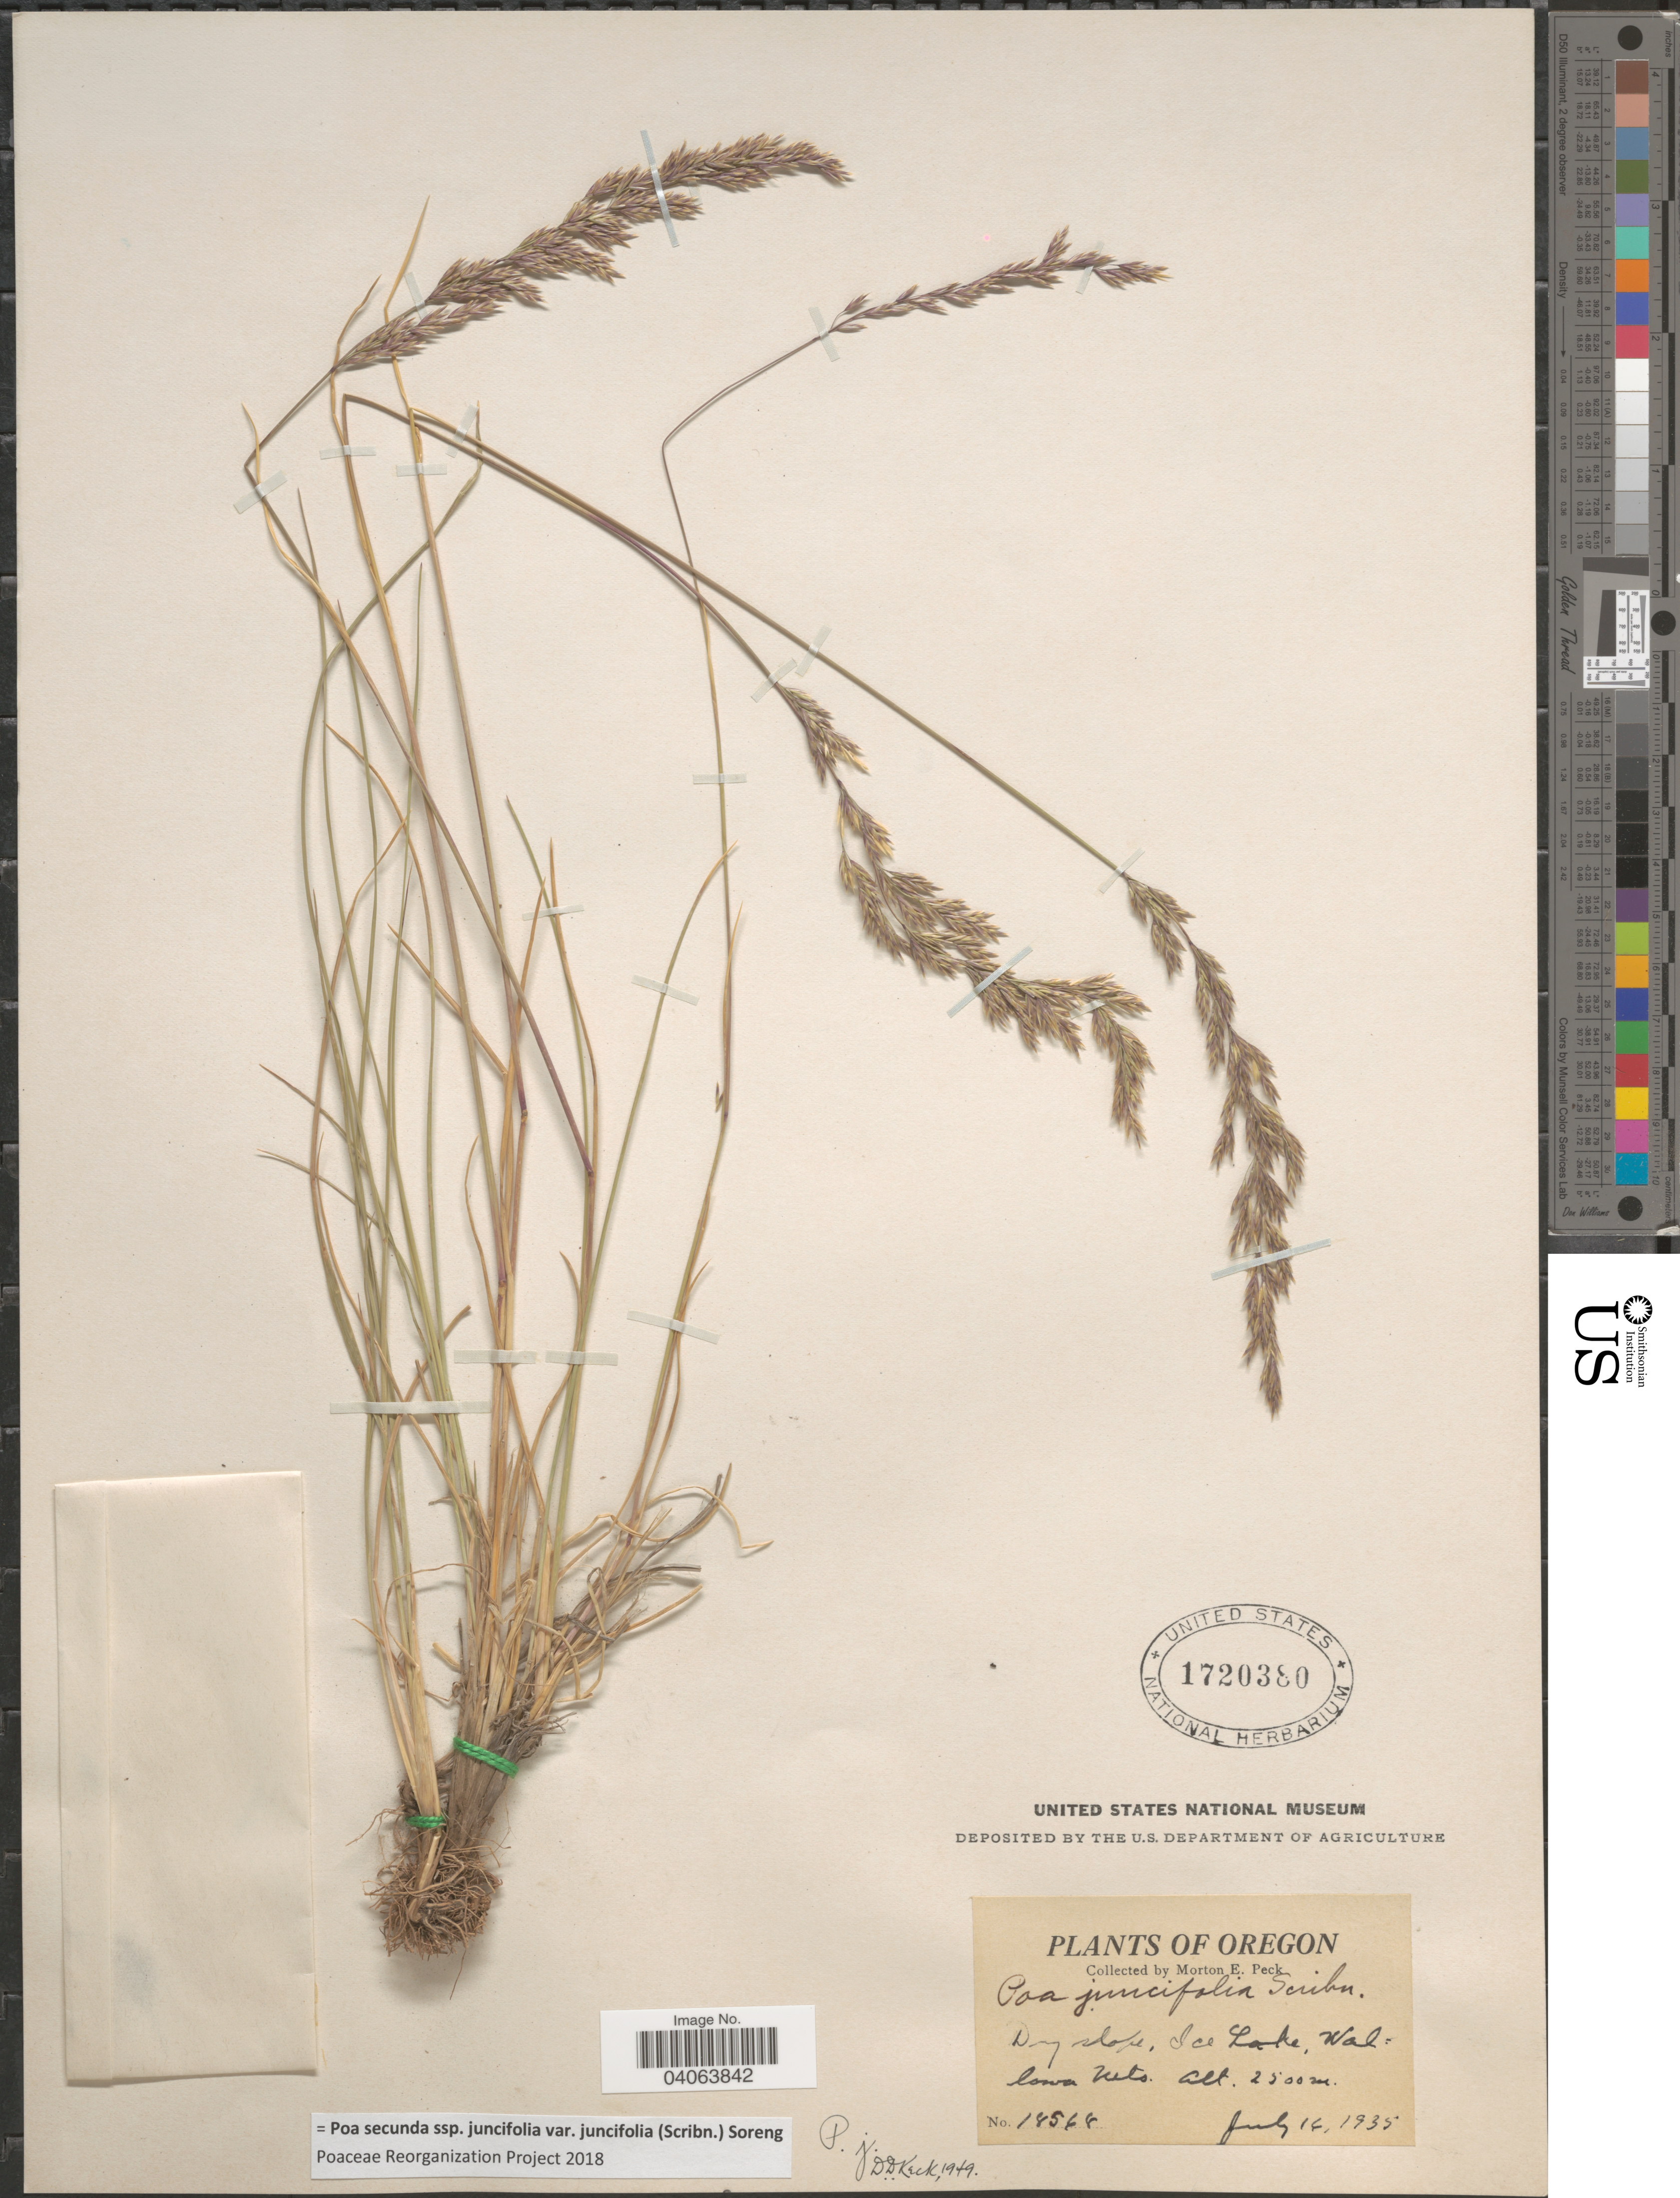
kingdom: Plantae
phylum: Tracheophyta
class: Liliopsida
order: Poales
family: Poaceae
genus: Poa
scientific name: Poa secunda subsp. juncifolia var. juncifolia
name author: (Scribn.) Soreng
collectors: M. E. Peck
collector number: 18568*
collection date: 1935-07-16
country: United States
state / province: Oregon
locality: Dry slope, Ice Lake, Wallowa Mts.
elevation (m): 2500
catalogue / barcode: US 1720380